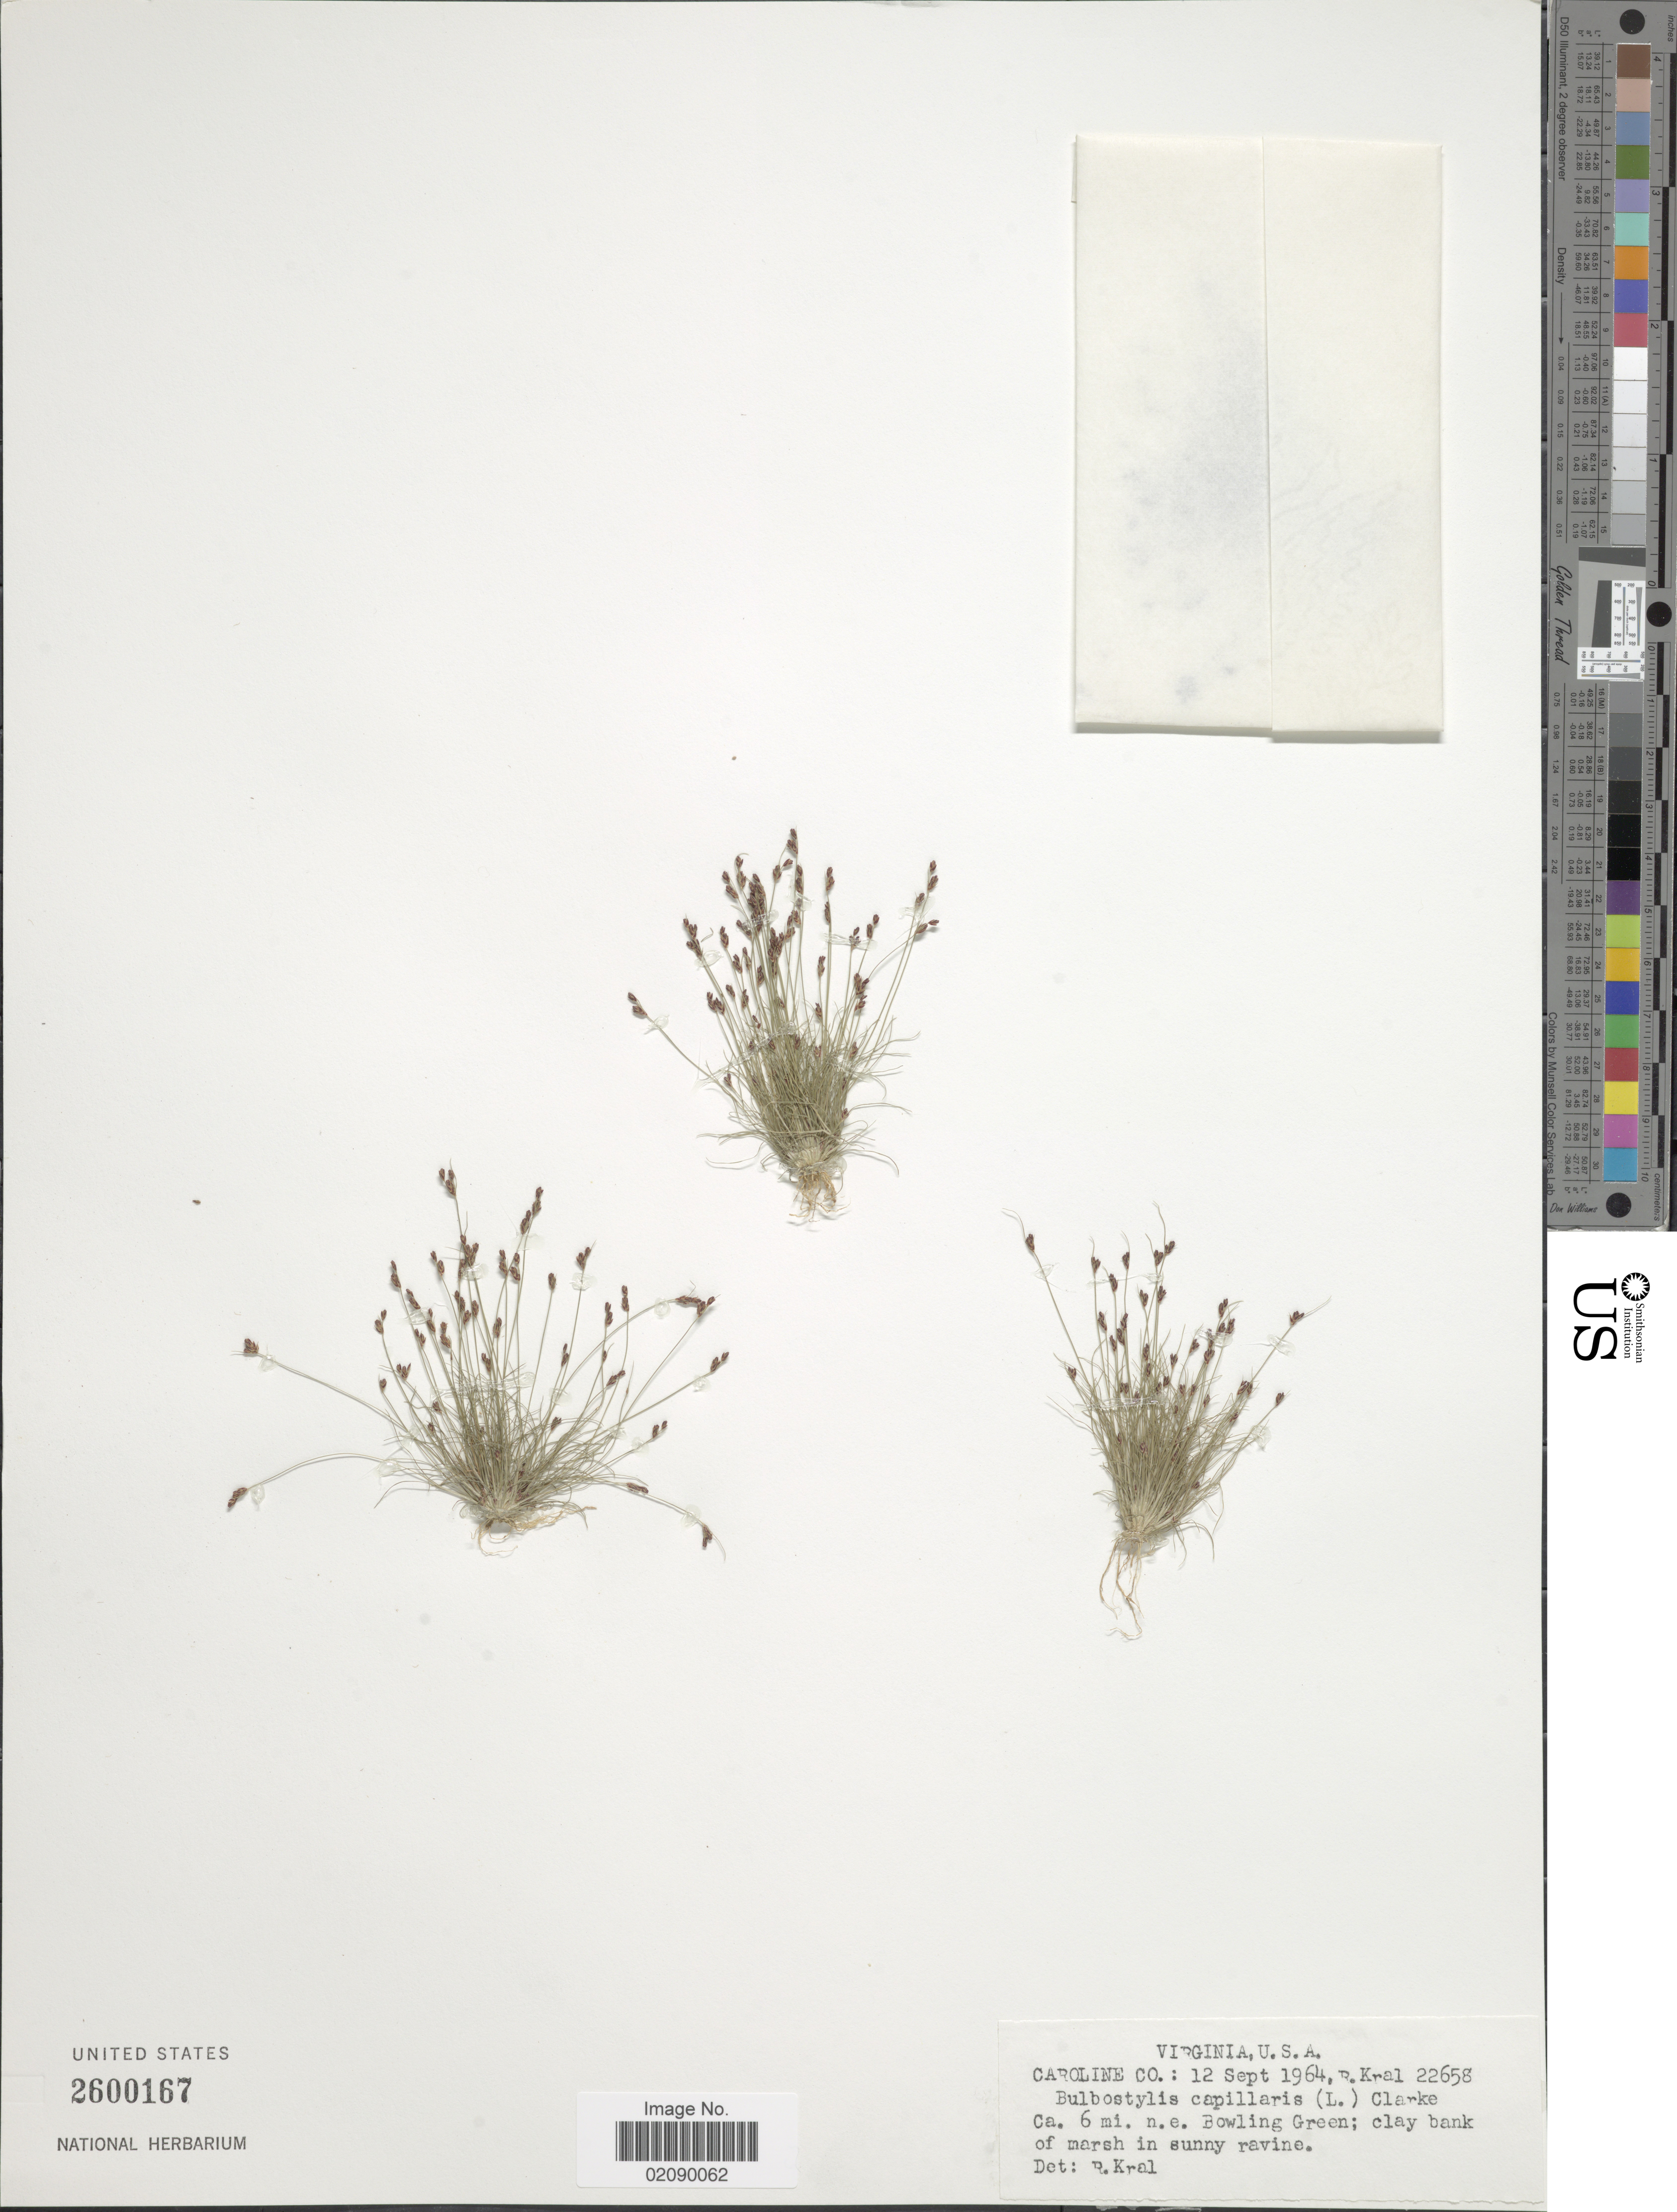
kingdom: Plantae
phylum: Tracheophyta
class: Liliopsida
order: Poales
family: Cyperaceae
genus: Bulbostylis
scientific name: Bulbostylis capillaris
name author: (L.) Kunth ex C.B. Clarke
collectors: R. Kral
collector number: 22658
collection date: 1964-09-12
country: United States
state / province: Virginia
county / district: Caroline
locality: Ca 6 mi NE of Bowling Green; clay bank of marshy in sunny ravine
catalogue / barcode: US 2600167